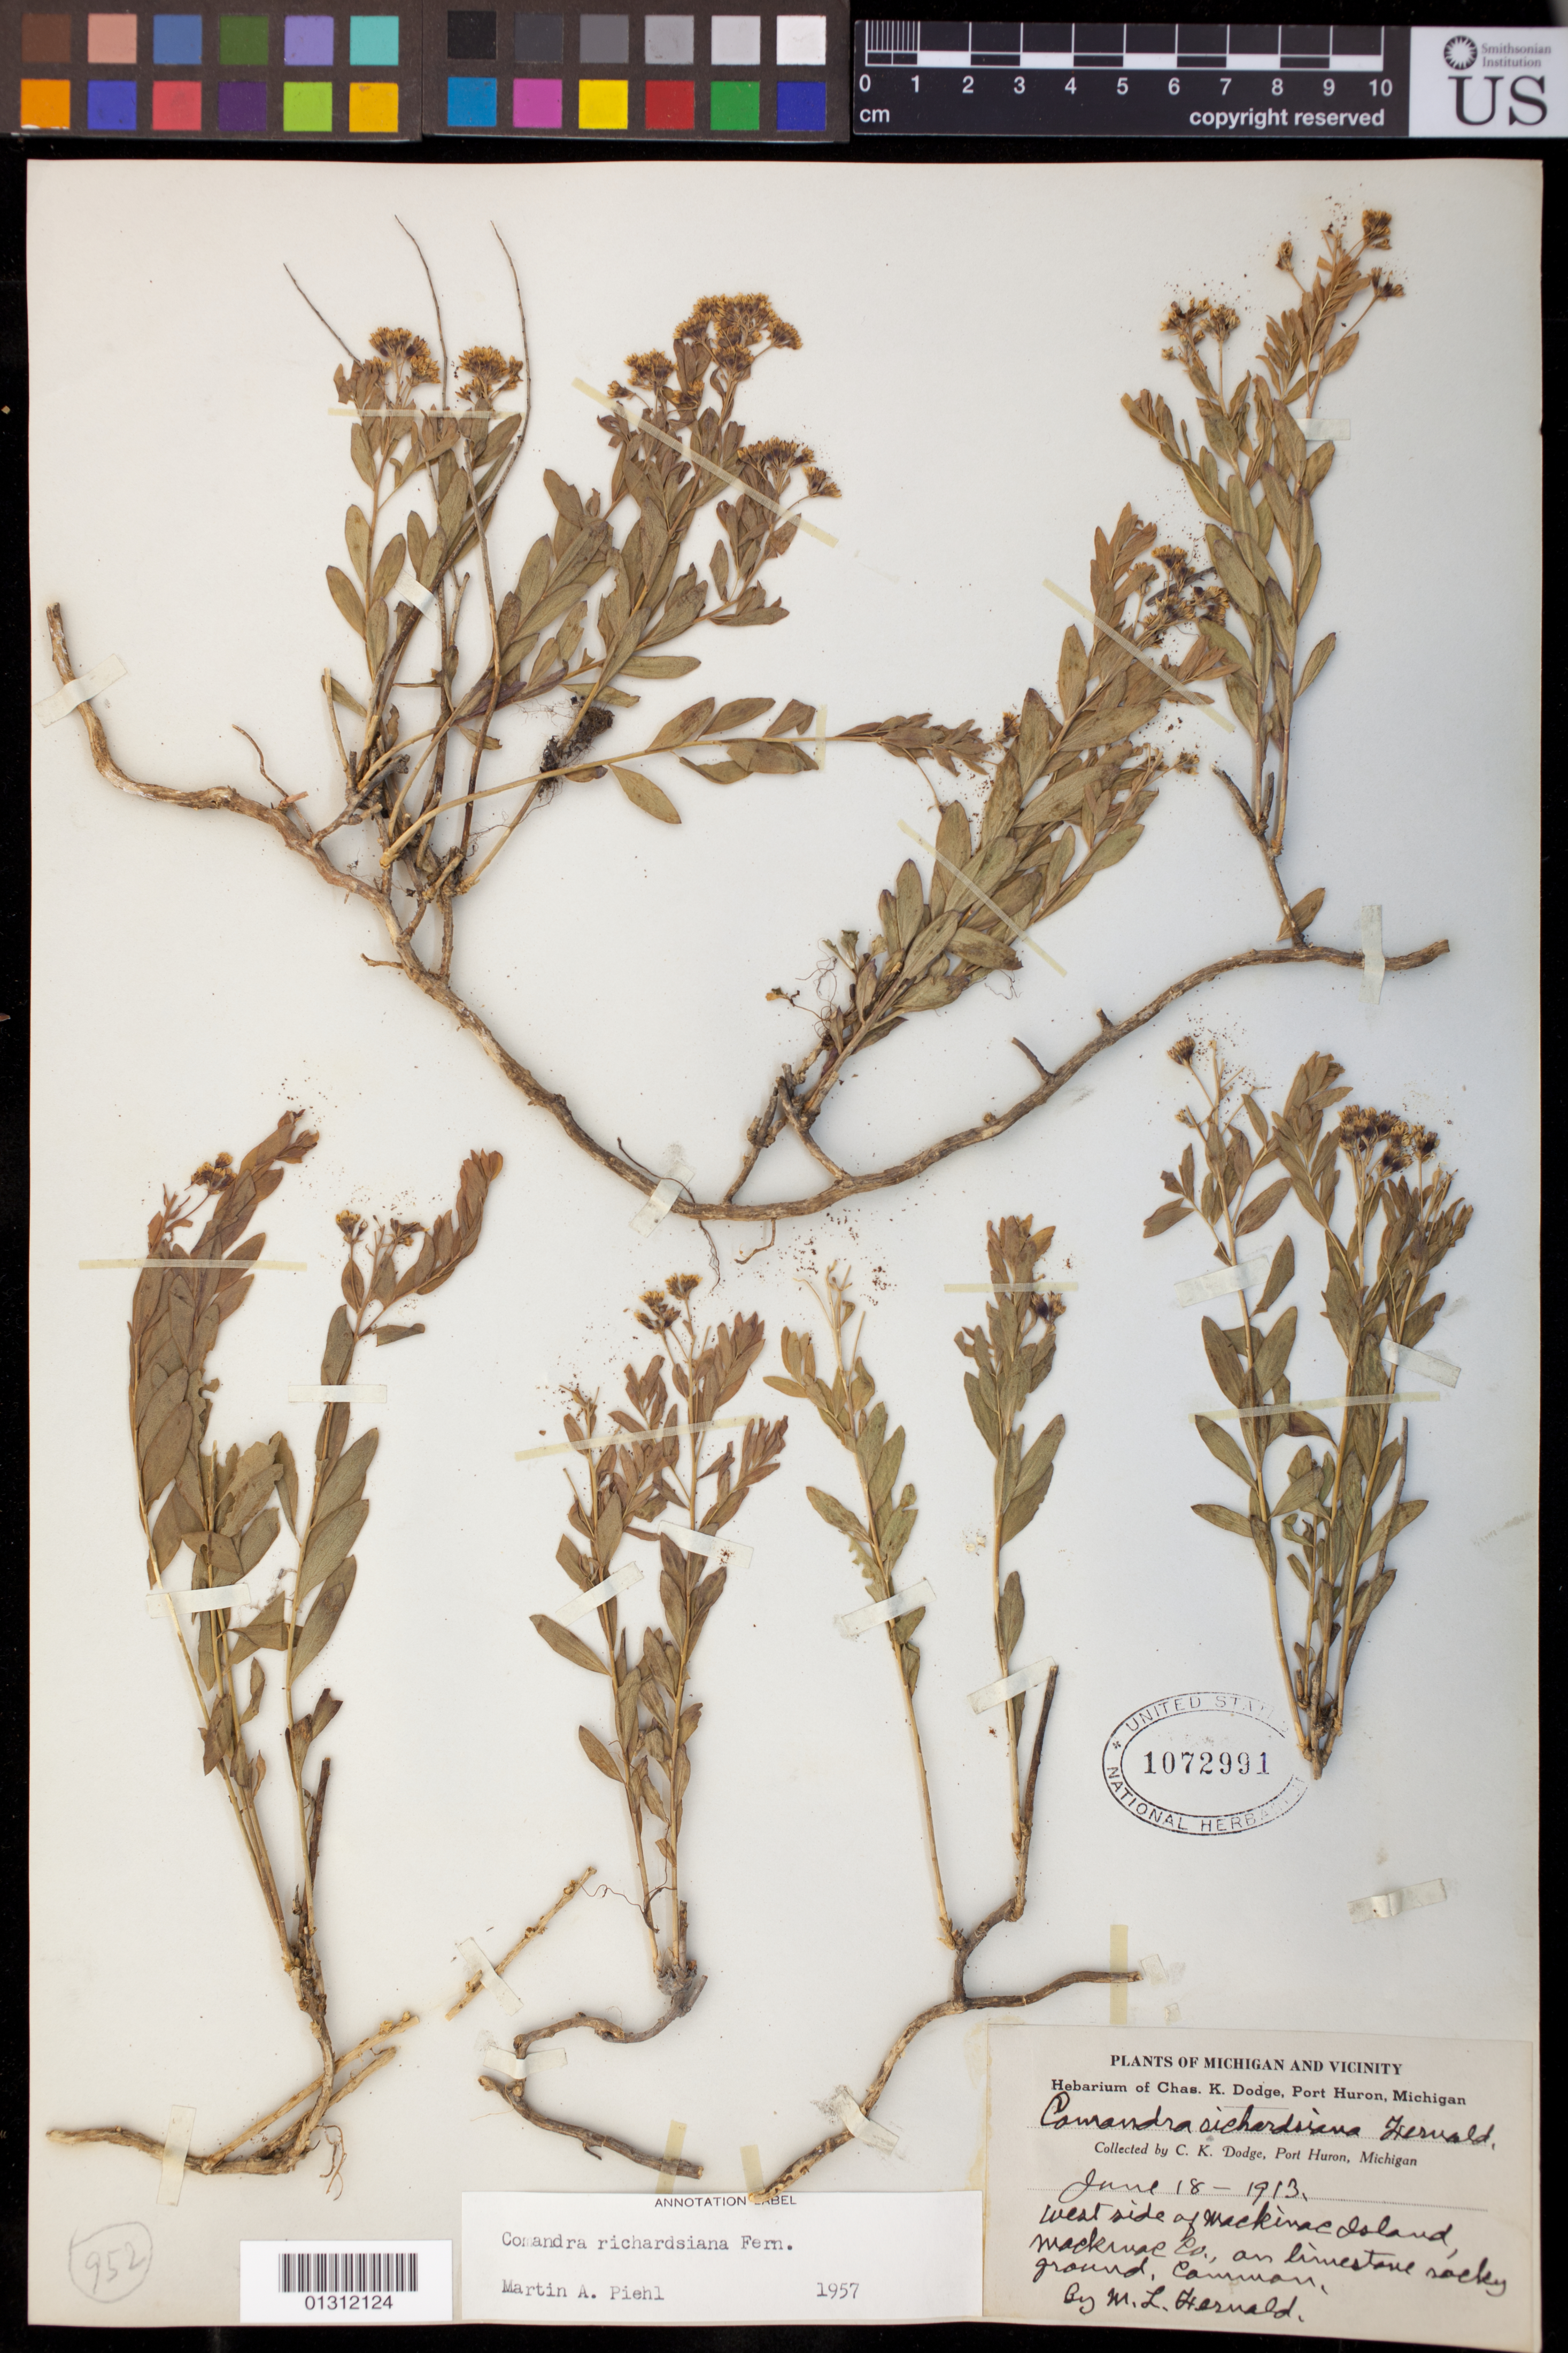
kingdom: Plantae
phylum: Tracheophyta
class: Magnoliopsida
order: Santalales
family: Comandraceae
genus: Comandra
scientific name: Comandra richardsiana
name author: Fernald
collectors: C. Dodge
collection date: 1913-06-18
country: United States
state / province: Michigan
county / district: Mackinac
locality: West side of Mackinac Island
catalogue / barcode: US 1072991